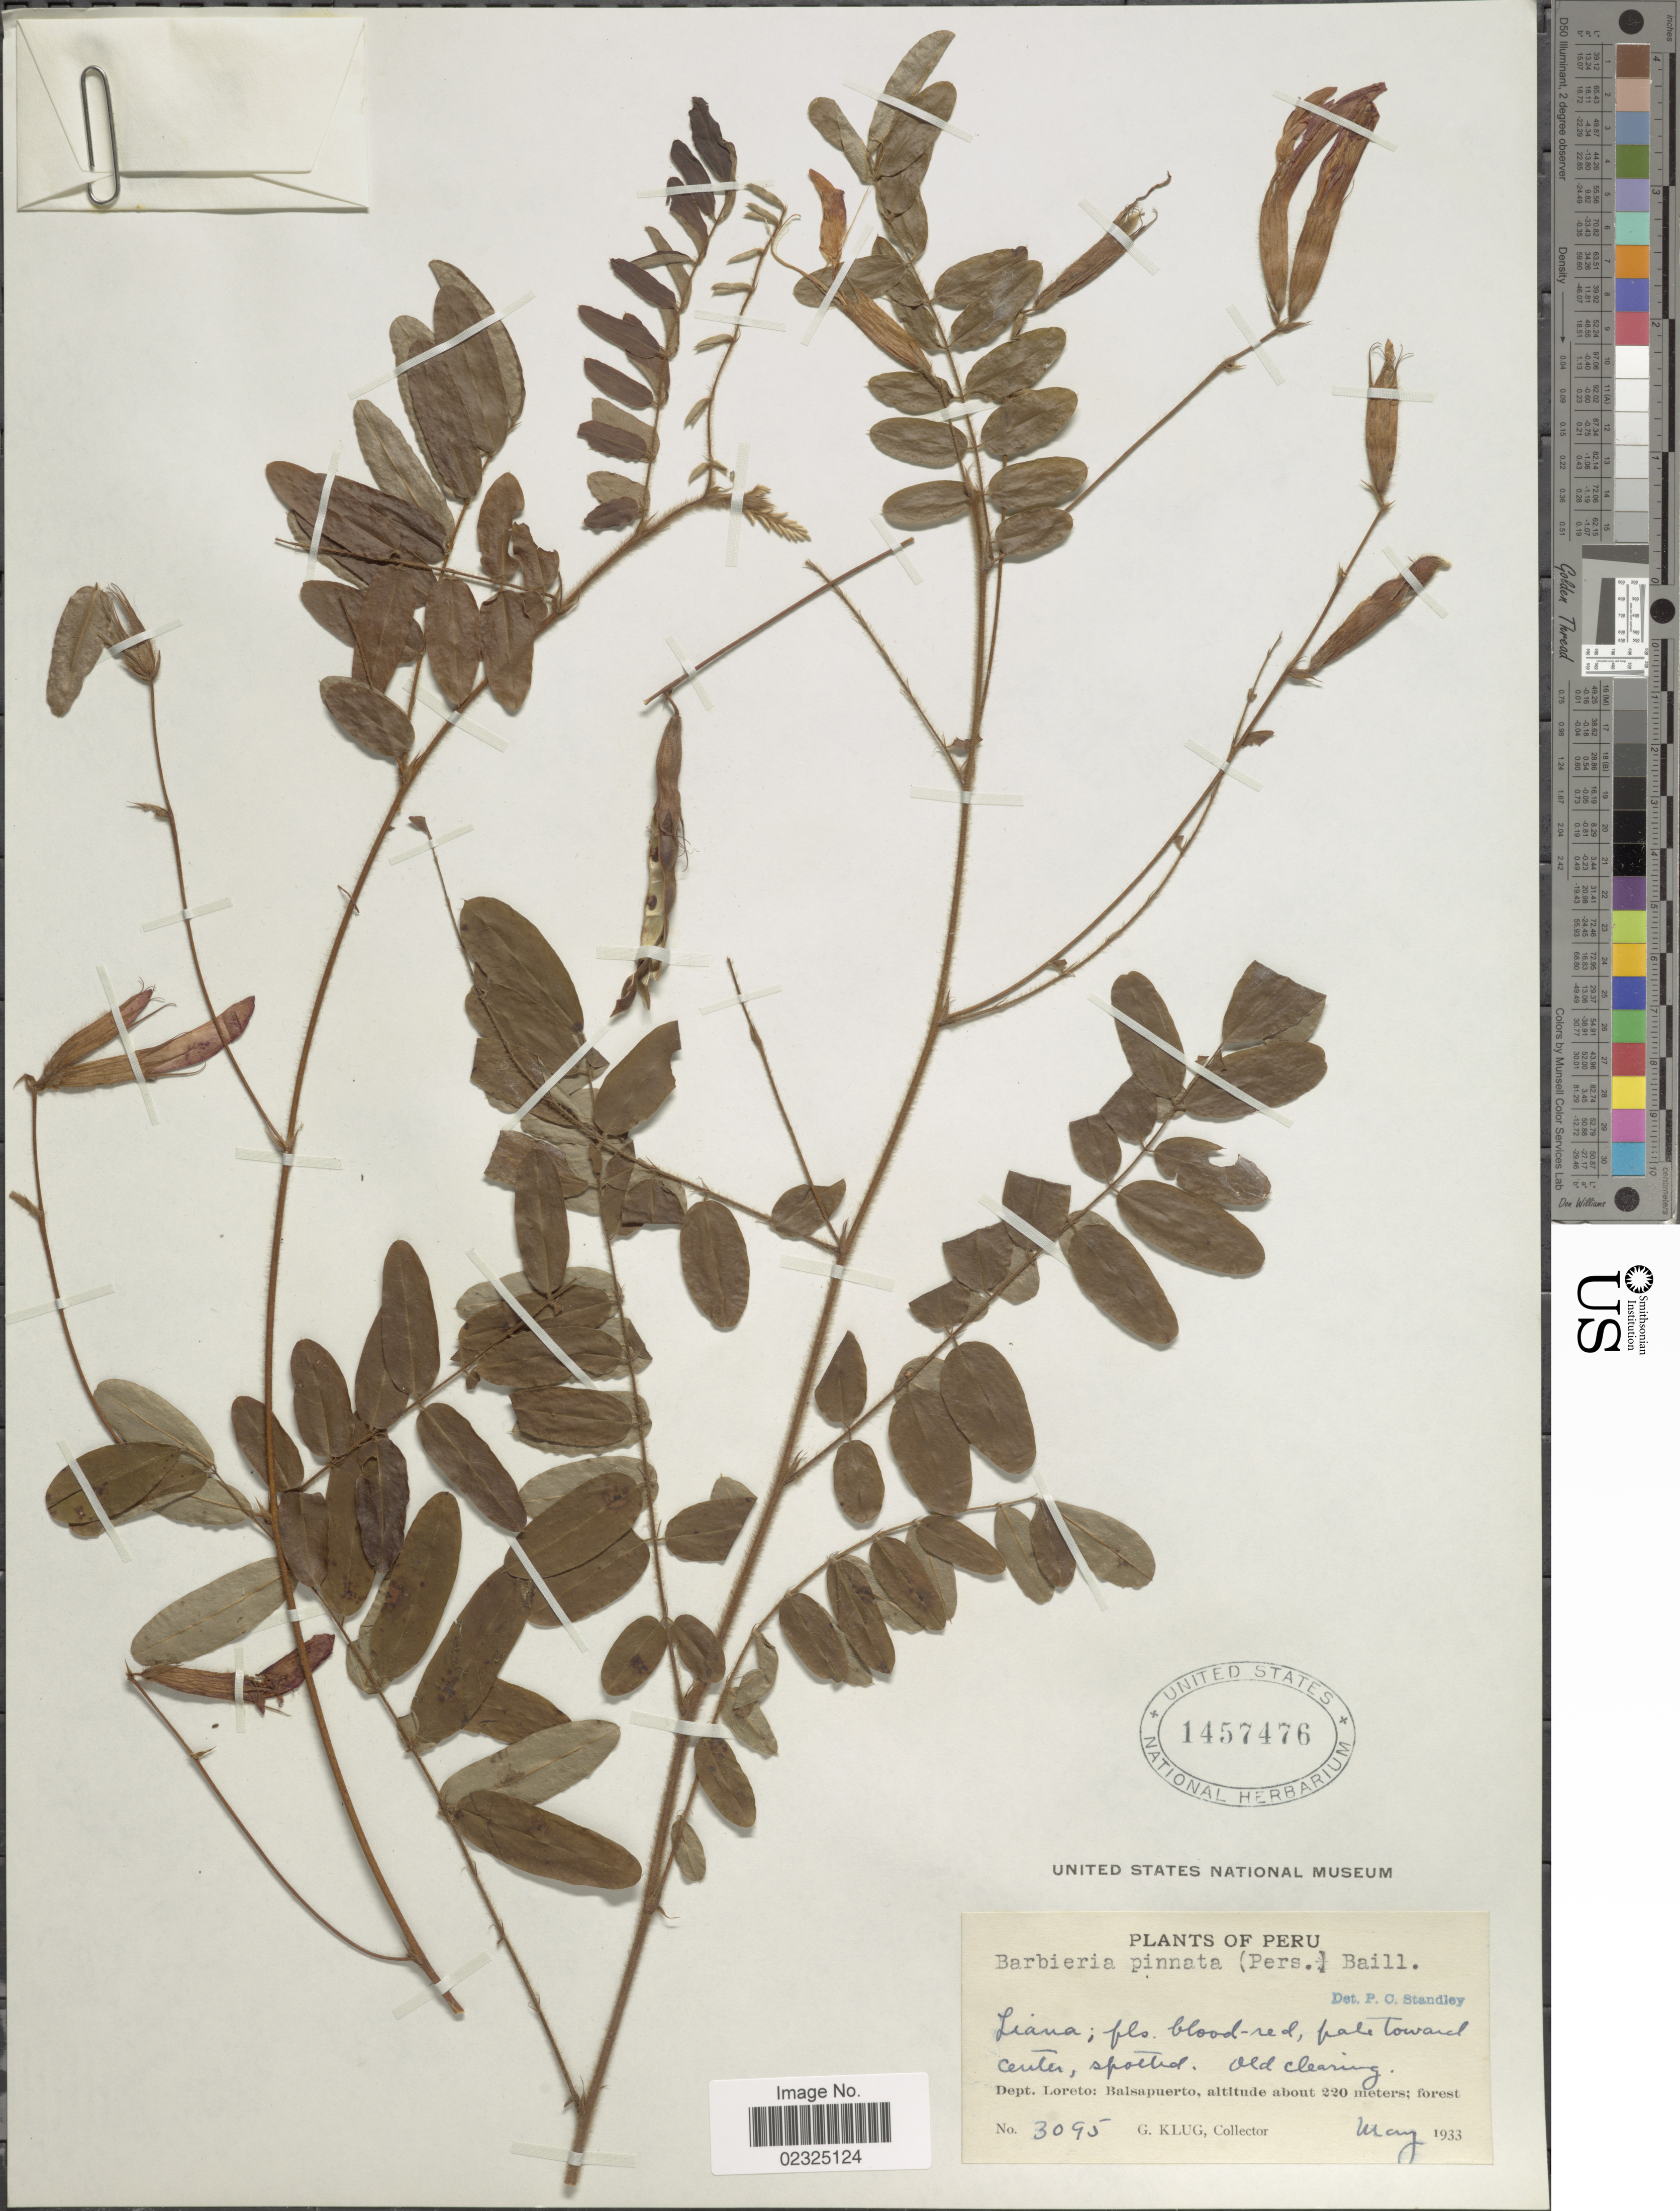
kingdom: Plantae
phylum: Tracheophyta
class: Magnoliopsida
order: Fabales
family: Fabaceae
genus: Barbieria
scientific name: Barbieria sp.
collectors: G. Klug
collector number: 3095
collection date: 1933-05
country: Peru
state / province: Loreto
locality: Balsapuerto.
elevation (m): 220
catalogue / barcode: US 1457476